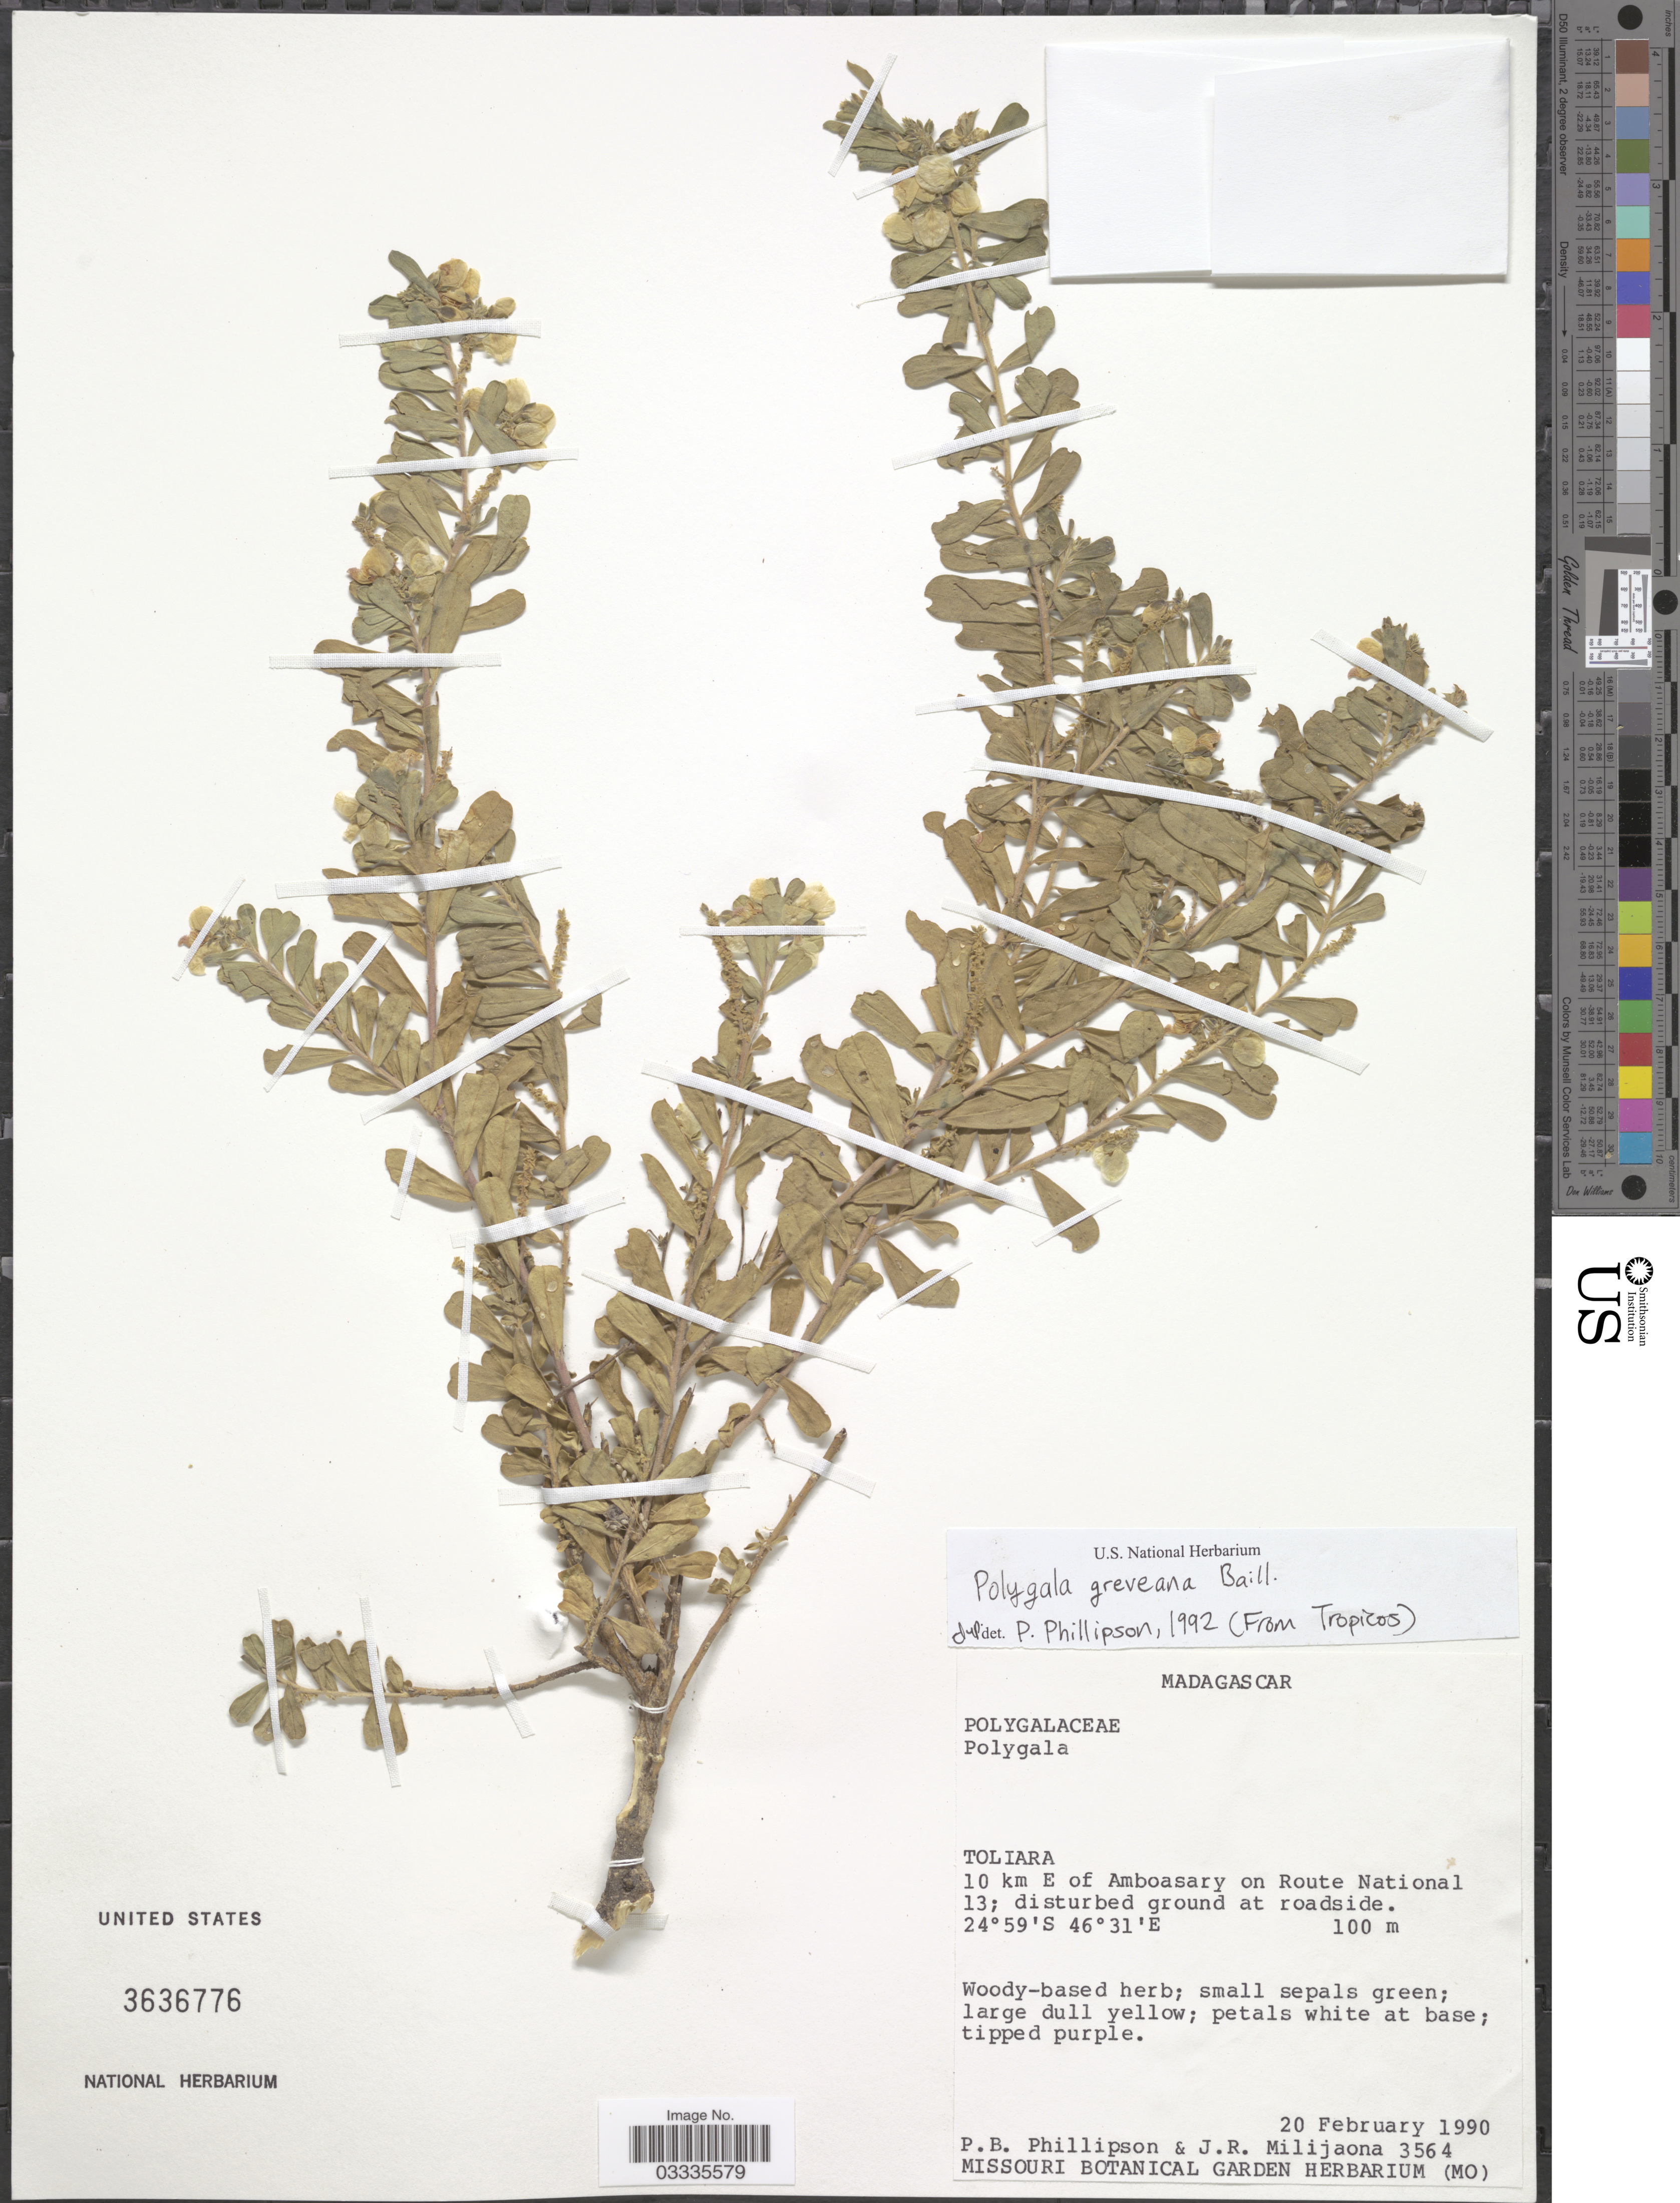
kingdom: Plantae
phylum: Tracheophyta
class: Magnoliopsida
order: Fabales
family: Polygalaceae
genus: Polygala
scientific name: Polygala greveana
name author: Baill.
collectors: P. B. Phillipson & J. R. Milijaona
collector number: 3564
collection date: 1990-02-20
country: Madagascar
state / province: Anosy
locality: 10 km E of Emboasary on Route National 13.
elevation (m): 100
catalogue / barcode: US 3636776